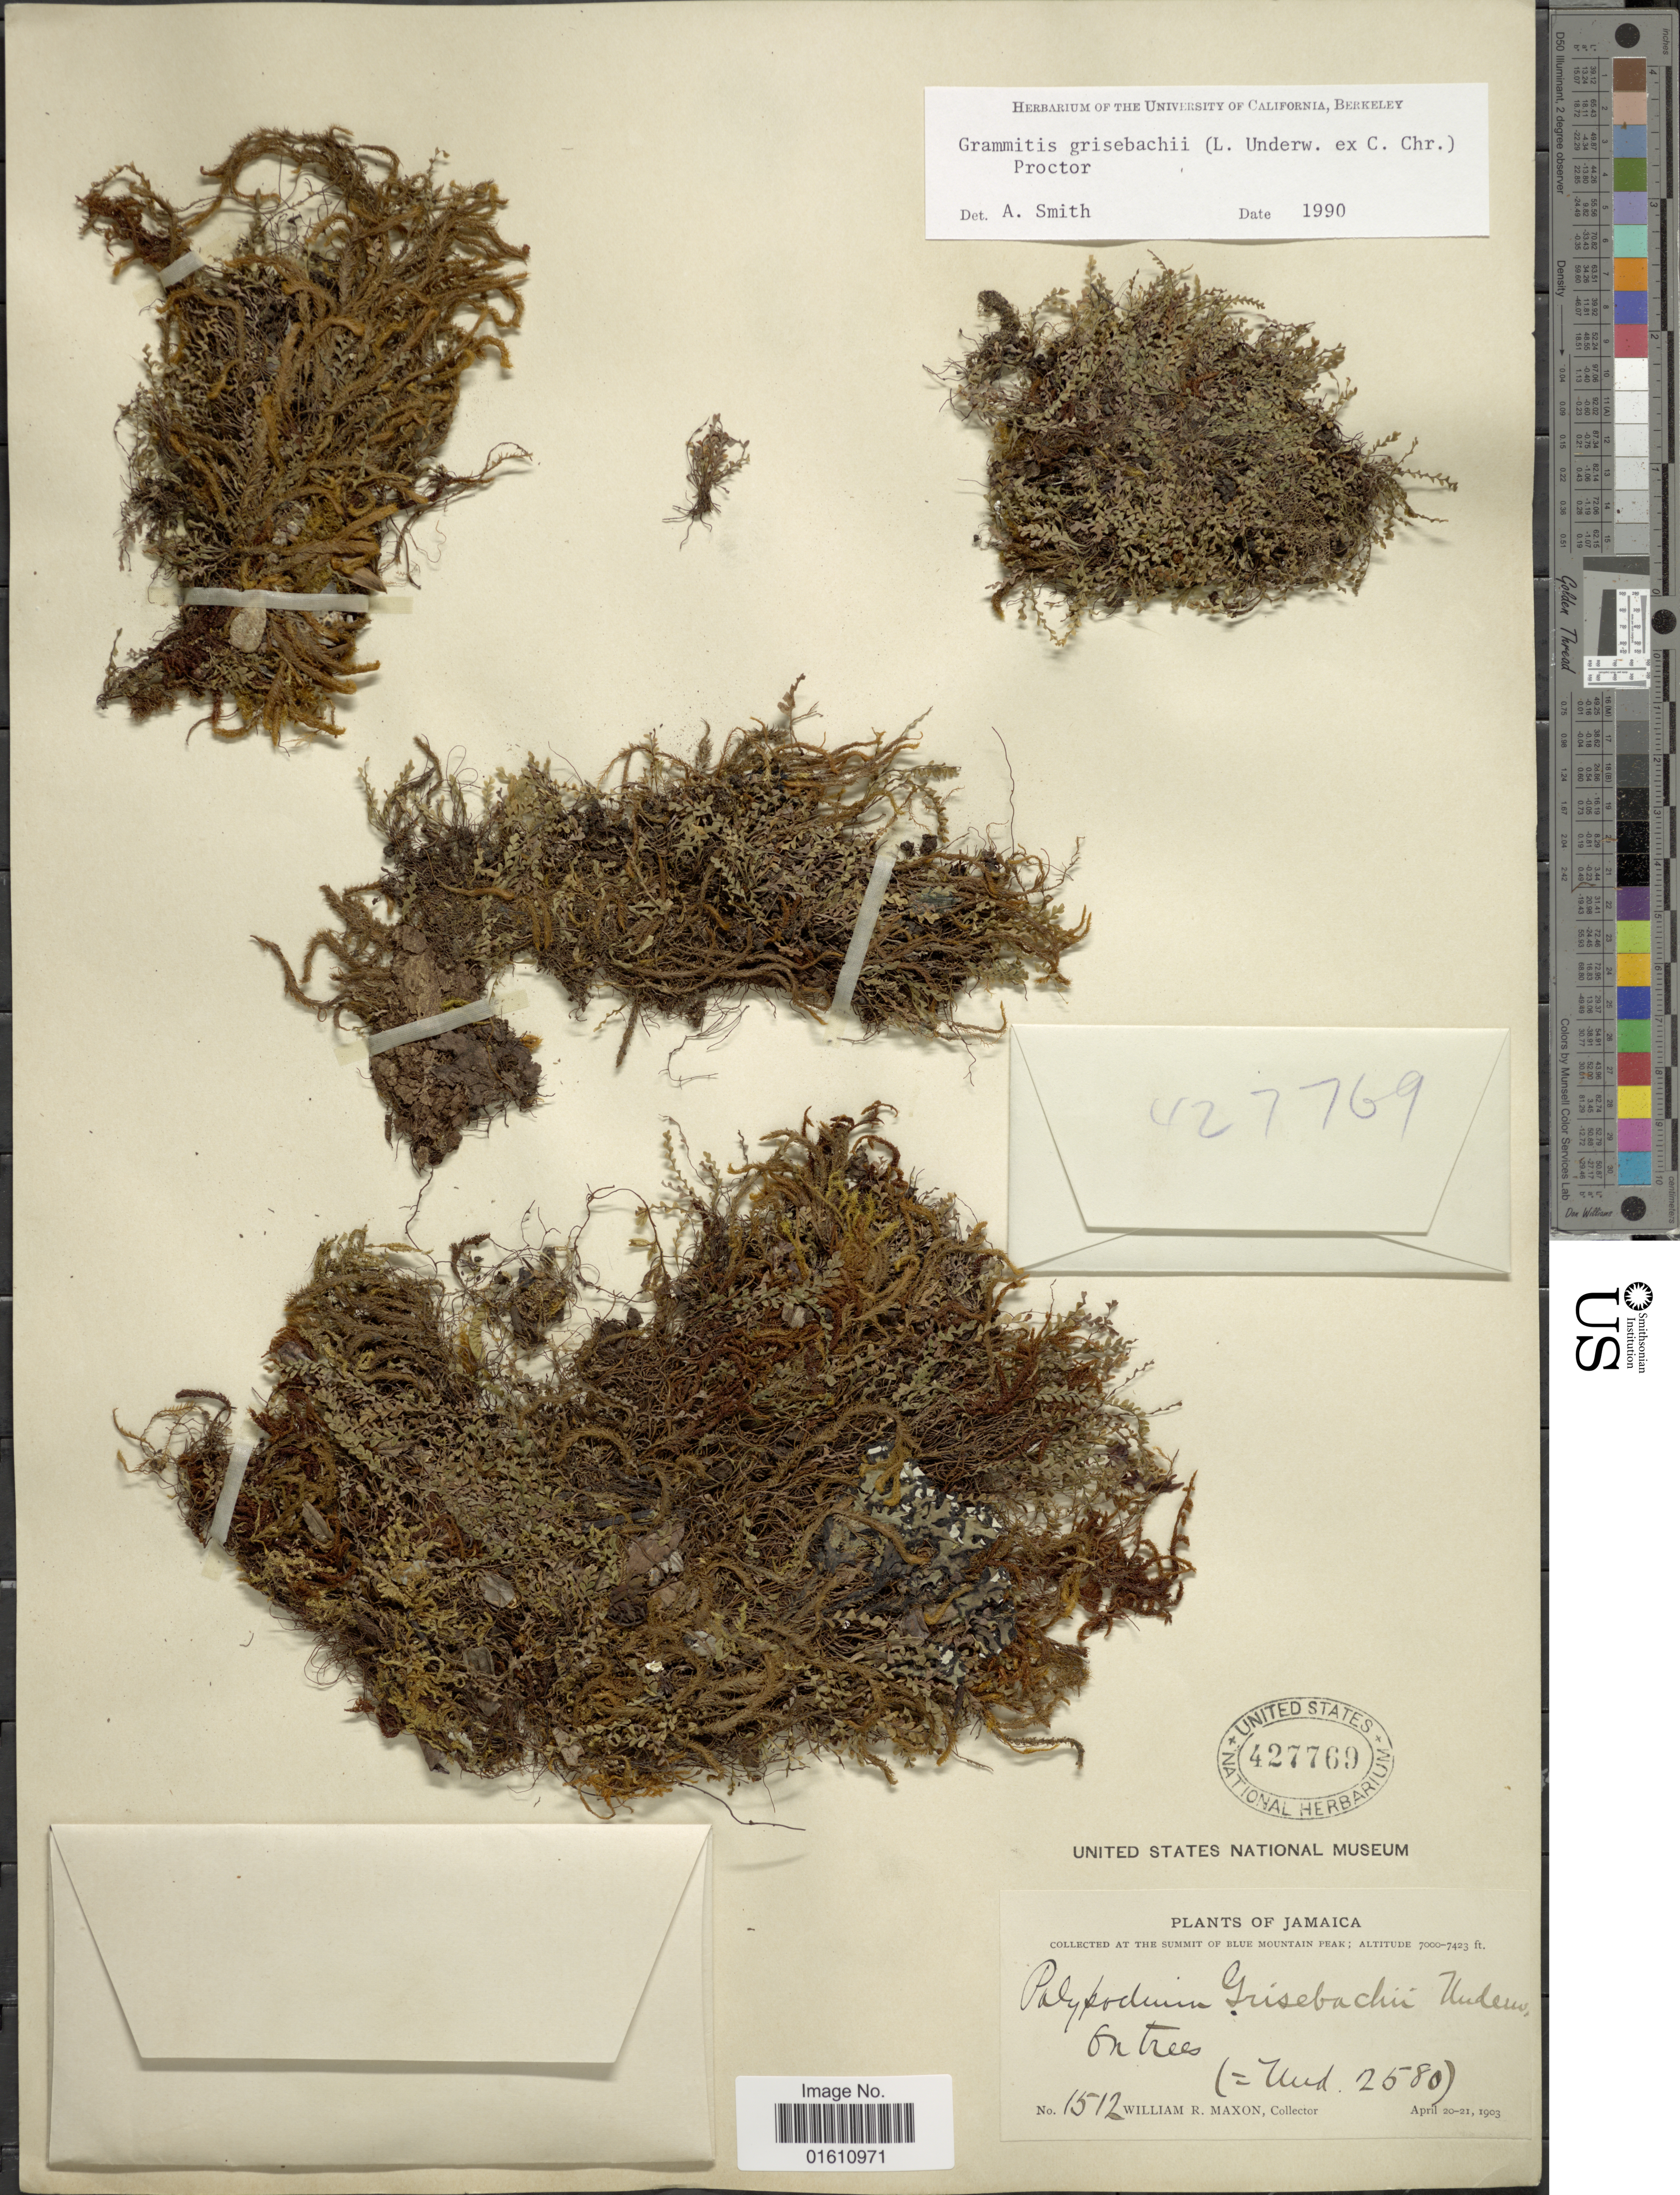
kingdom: Plantae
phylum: Tracheophyta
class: Polypodiopsida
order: Polypodiales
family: Polypodiaceae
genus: Moranopteris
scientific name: Moranopteris grisebachii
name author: (C. Chr.) R. Y. Hirai & J. Prado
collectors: W. R. Maxon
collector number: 1512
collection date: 1903-04-20/1903-04-21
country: Jamaica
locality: Summit of Blue Mountain Peak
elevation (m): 2134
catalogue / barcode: US 427769